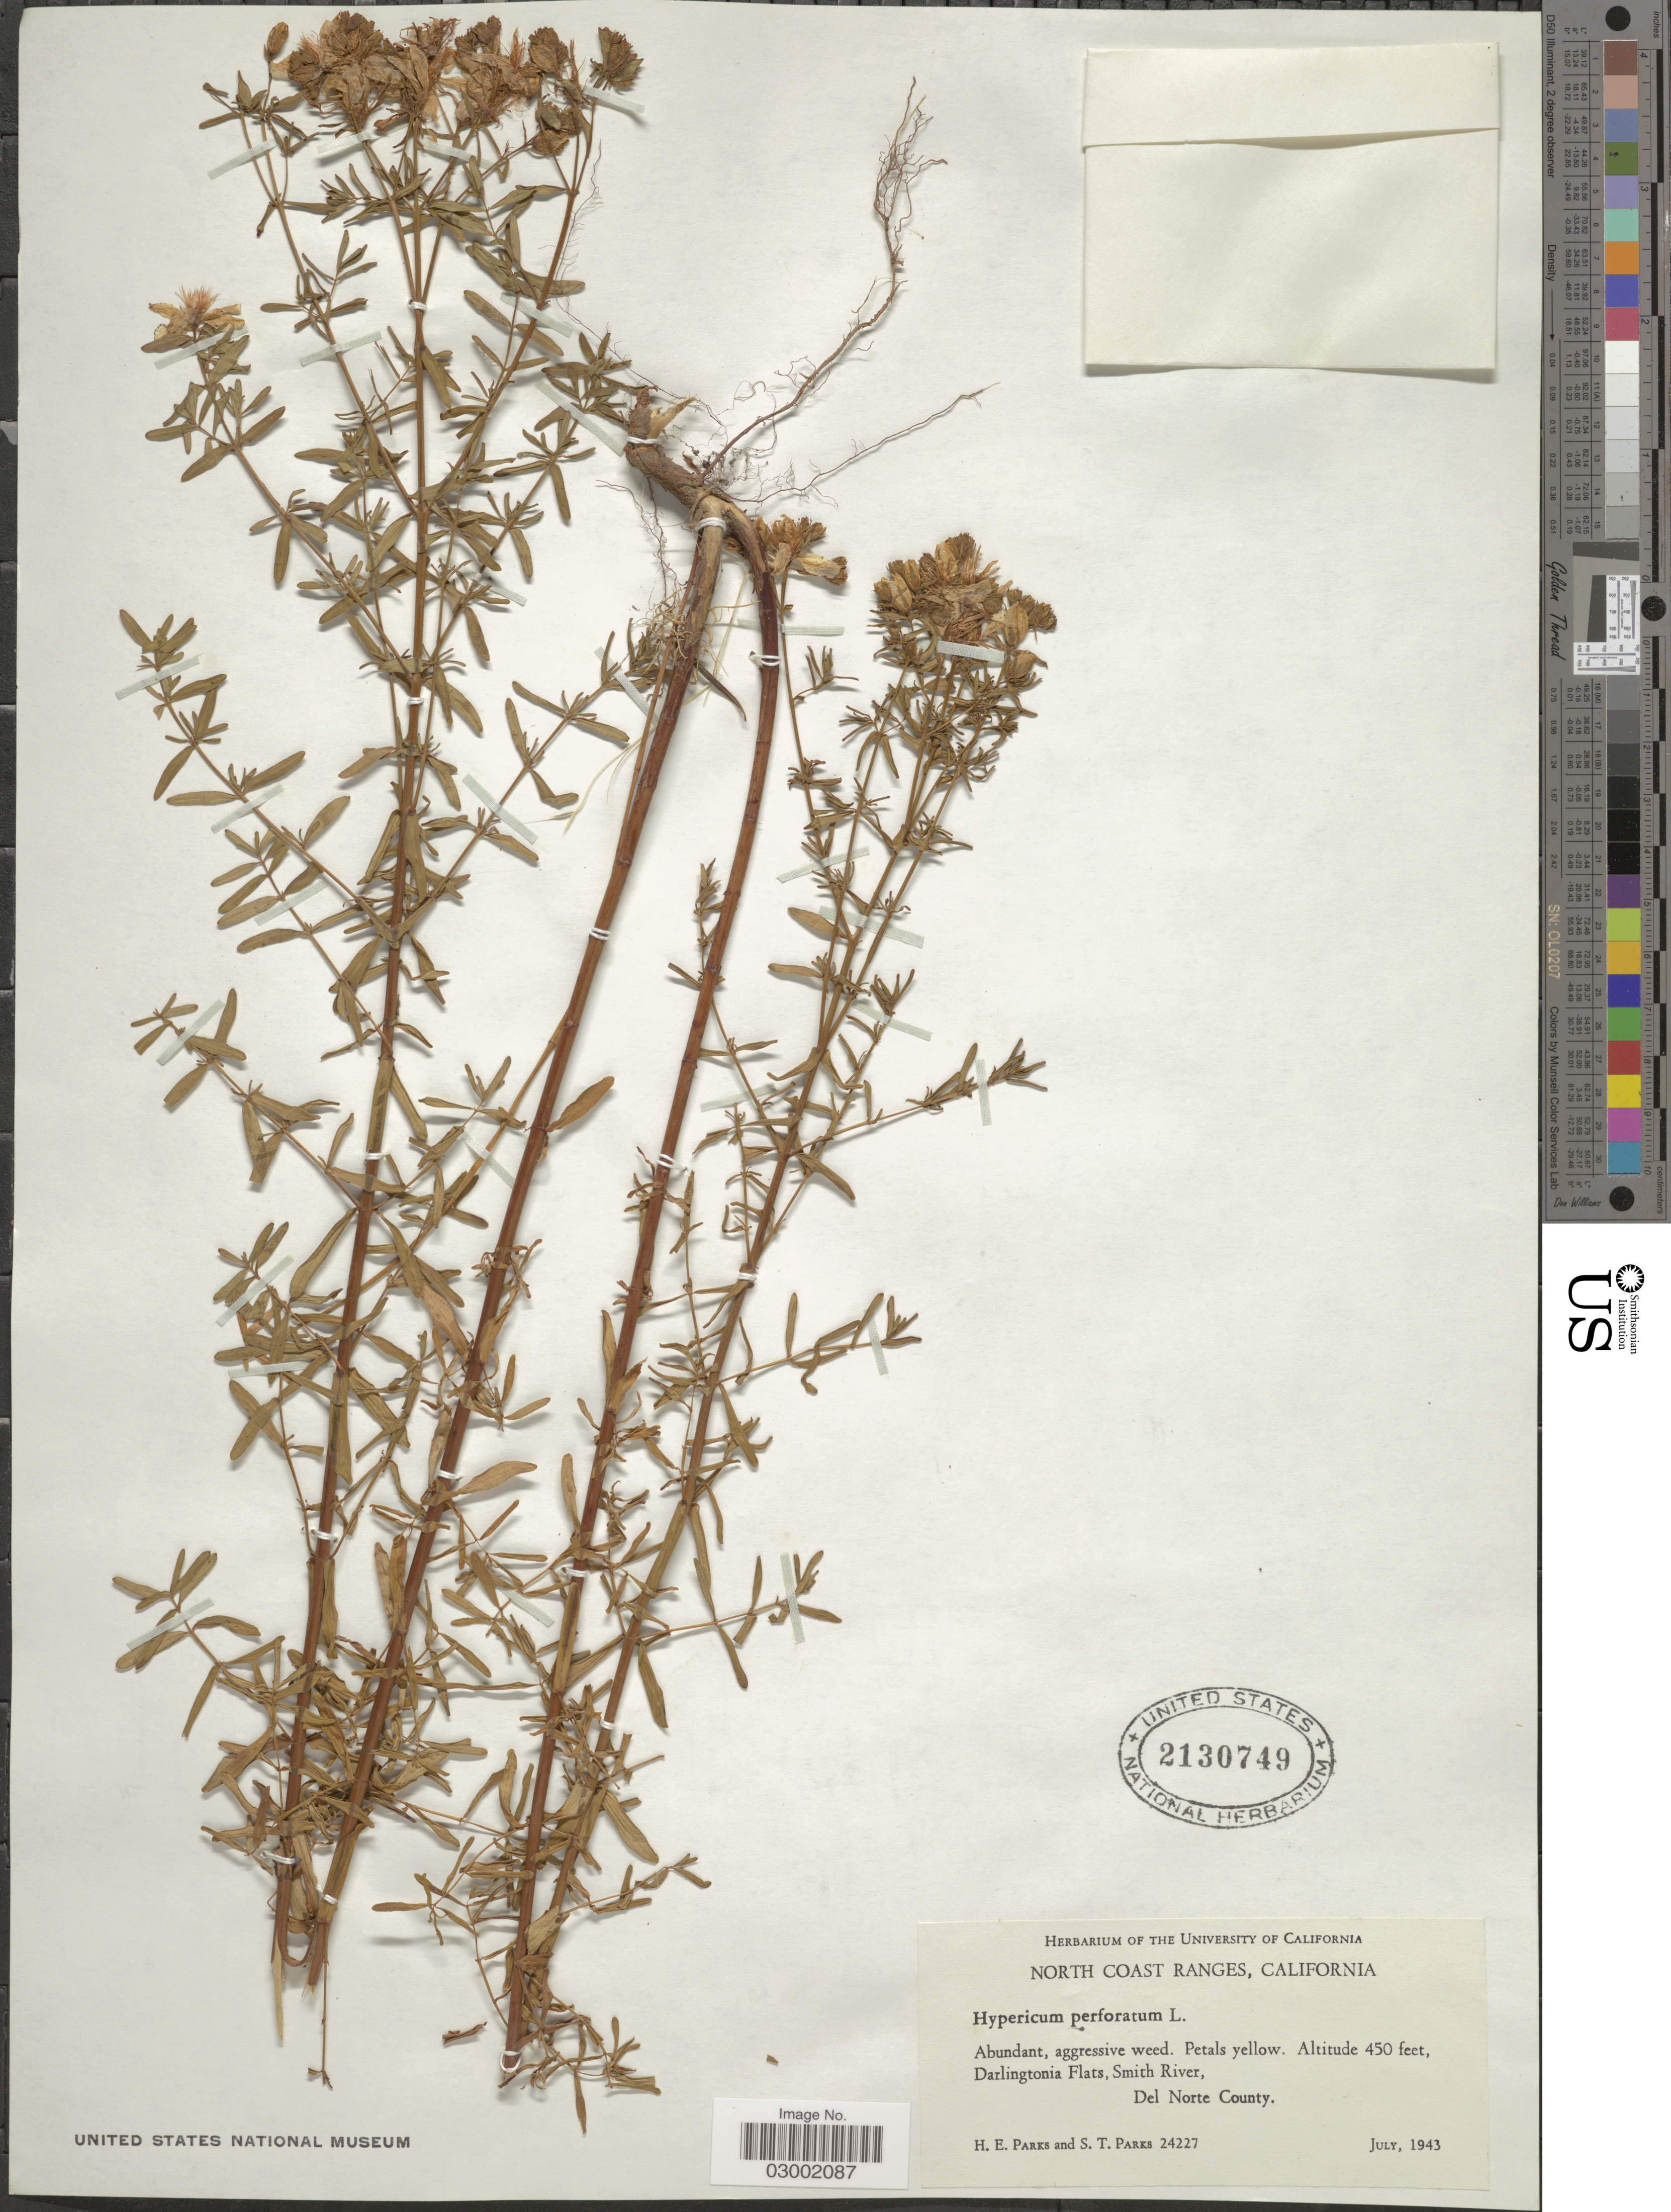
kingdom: Plantae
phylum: Tracheophyta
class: Magnoliopsida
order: Malpighiales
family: Hypericaceae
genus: Hypericum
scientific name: Hypericum perforatum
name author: L.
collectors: H. E. Parks & S. Parks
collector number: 24227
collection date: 1943-07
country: United States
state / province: California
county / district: Del Norte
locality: North Coast Ranges, California. Darlingtonia Flats, Smith River, Del Norte County.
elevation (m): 137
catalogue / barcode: US 2130749